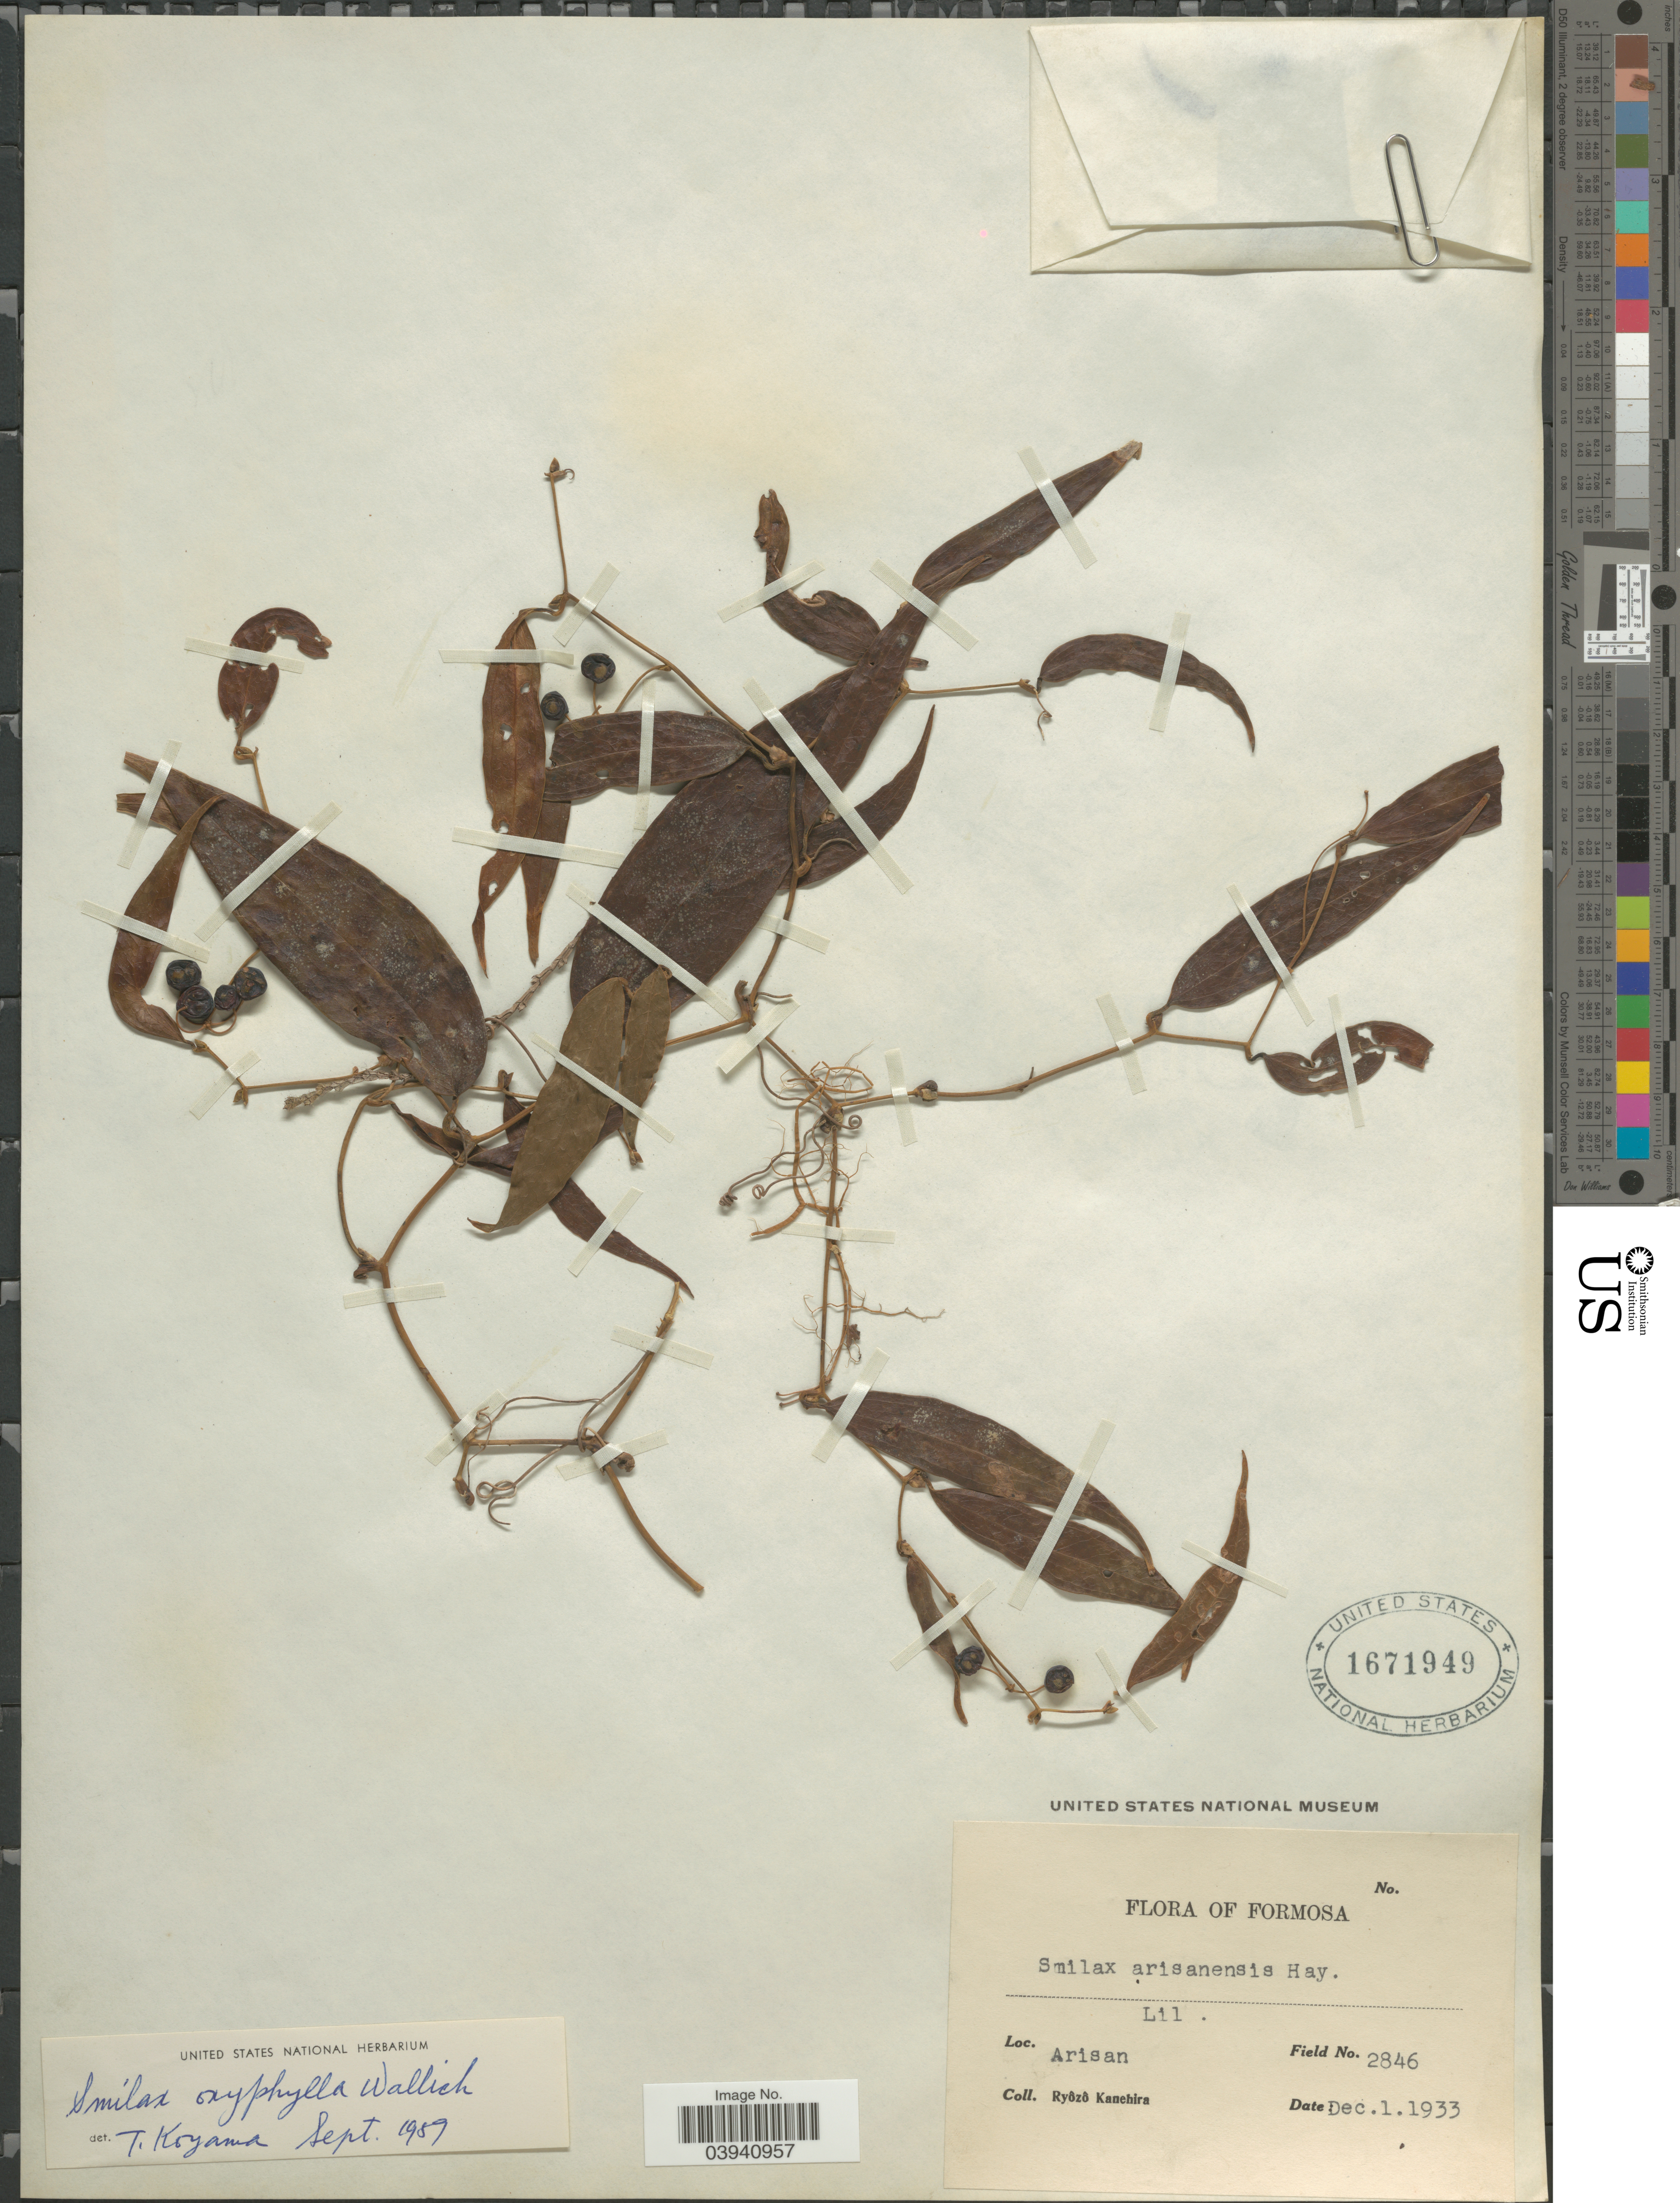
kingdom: Plantae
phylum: Tracheophyta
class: Liliopsida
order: Liliales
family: Smilacaceae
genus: Smilax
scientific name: Smilax oxyphylla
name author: Wall. ex Kunth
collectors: R. Kanehira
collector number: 2846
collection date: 1933-12-01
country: Taiwan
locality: Formosa. Arisan.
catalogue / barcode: US 1671949